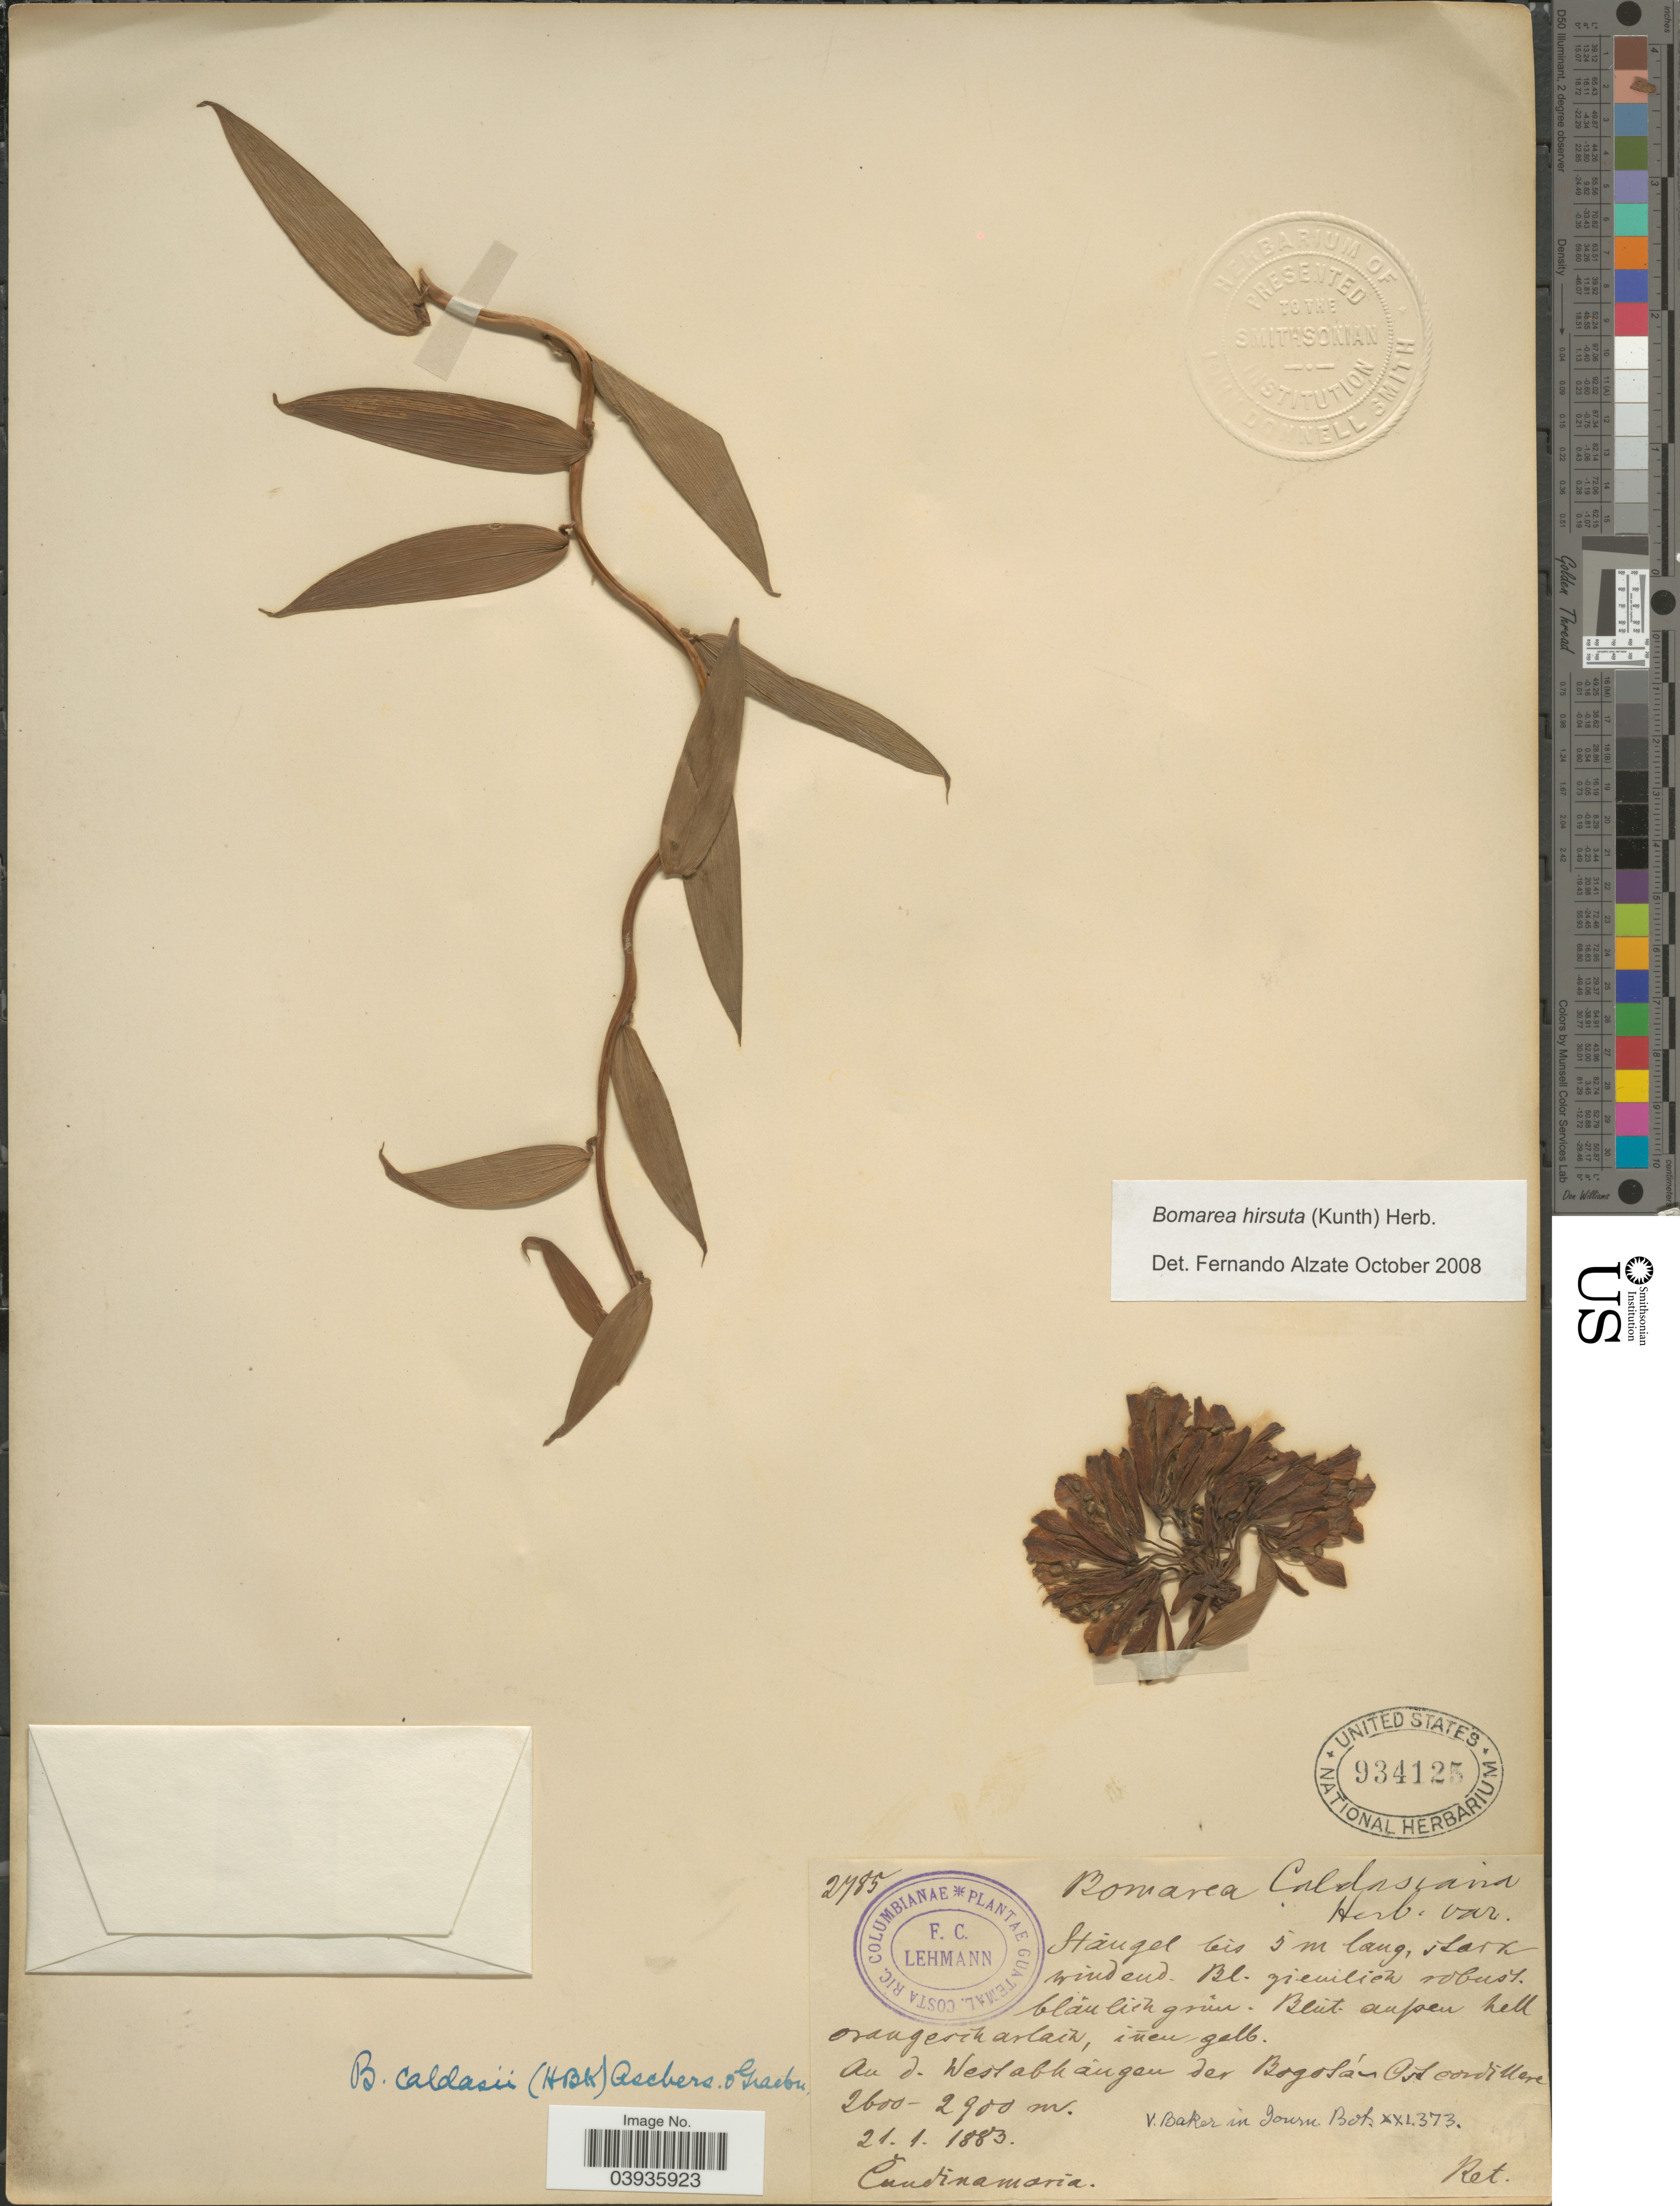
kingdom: Plantae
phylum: Tracheophyta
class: Liliopsida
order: Liliales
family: Alstroemeriaceae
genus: Bomarea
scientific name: Bomarea hirsuta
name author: (Kunth) Herb.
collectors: F. C. Lehmann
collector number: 2785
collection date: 1883-01-21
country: Colombia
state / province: Cundinamarca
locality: Au d. Westabhangen der Bogota Ost cordillera.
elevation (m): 2600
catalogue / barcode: US 934125